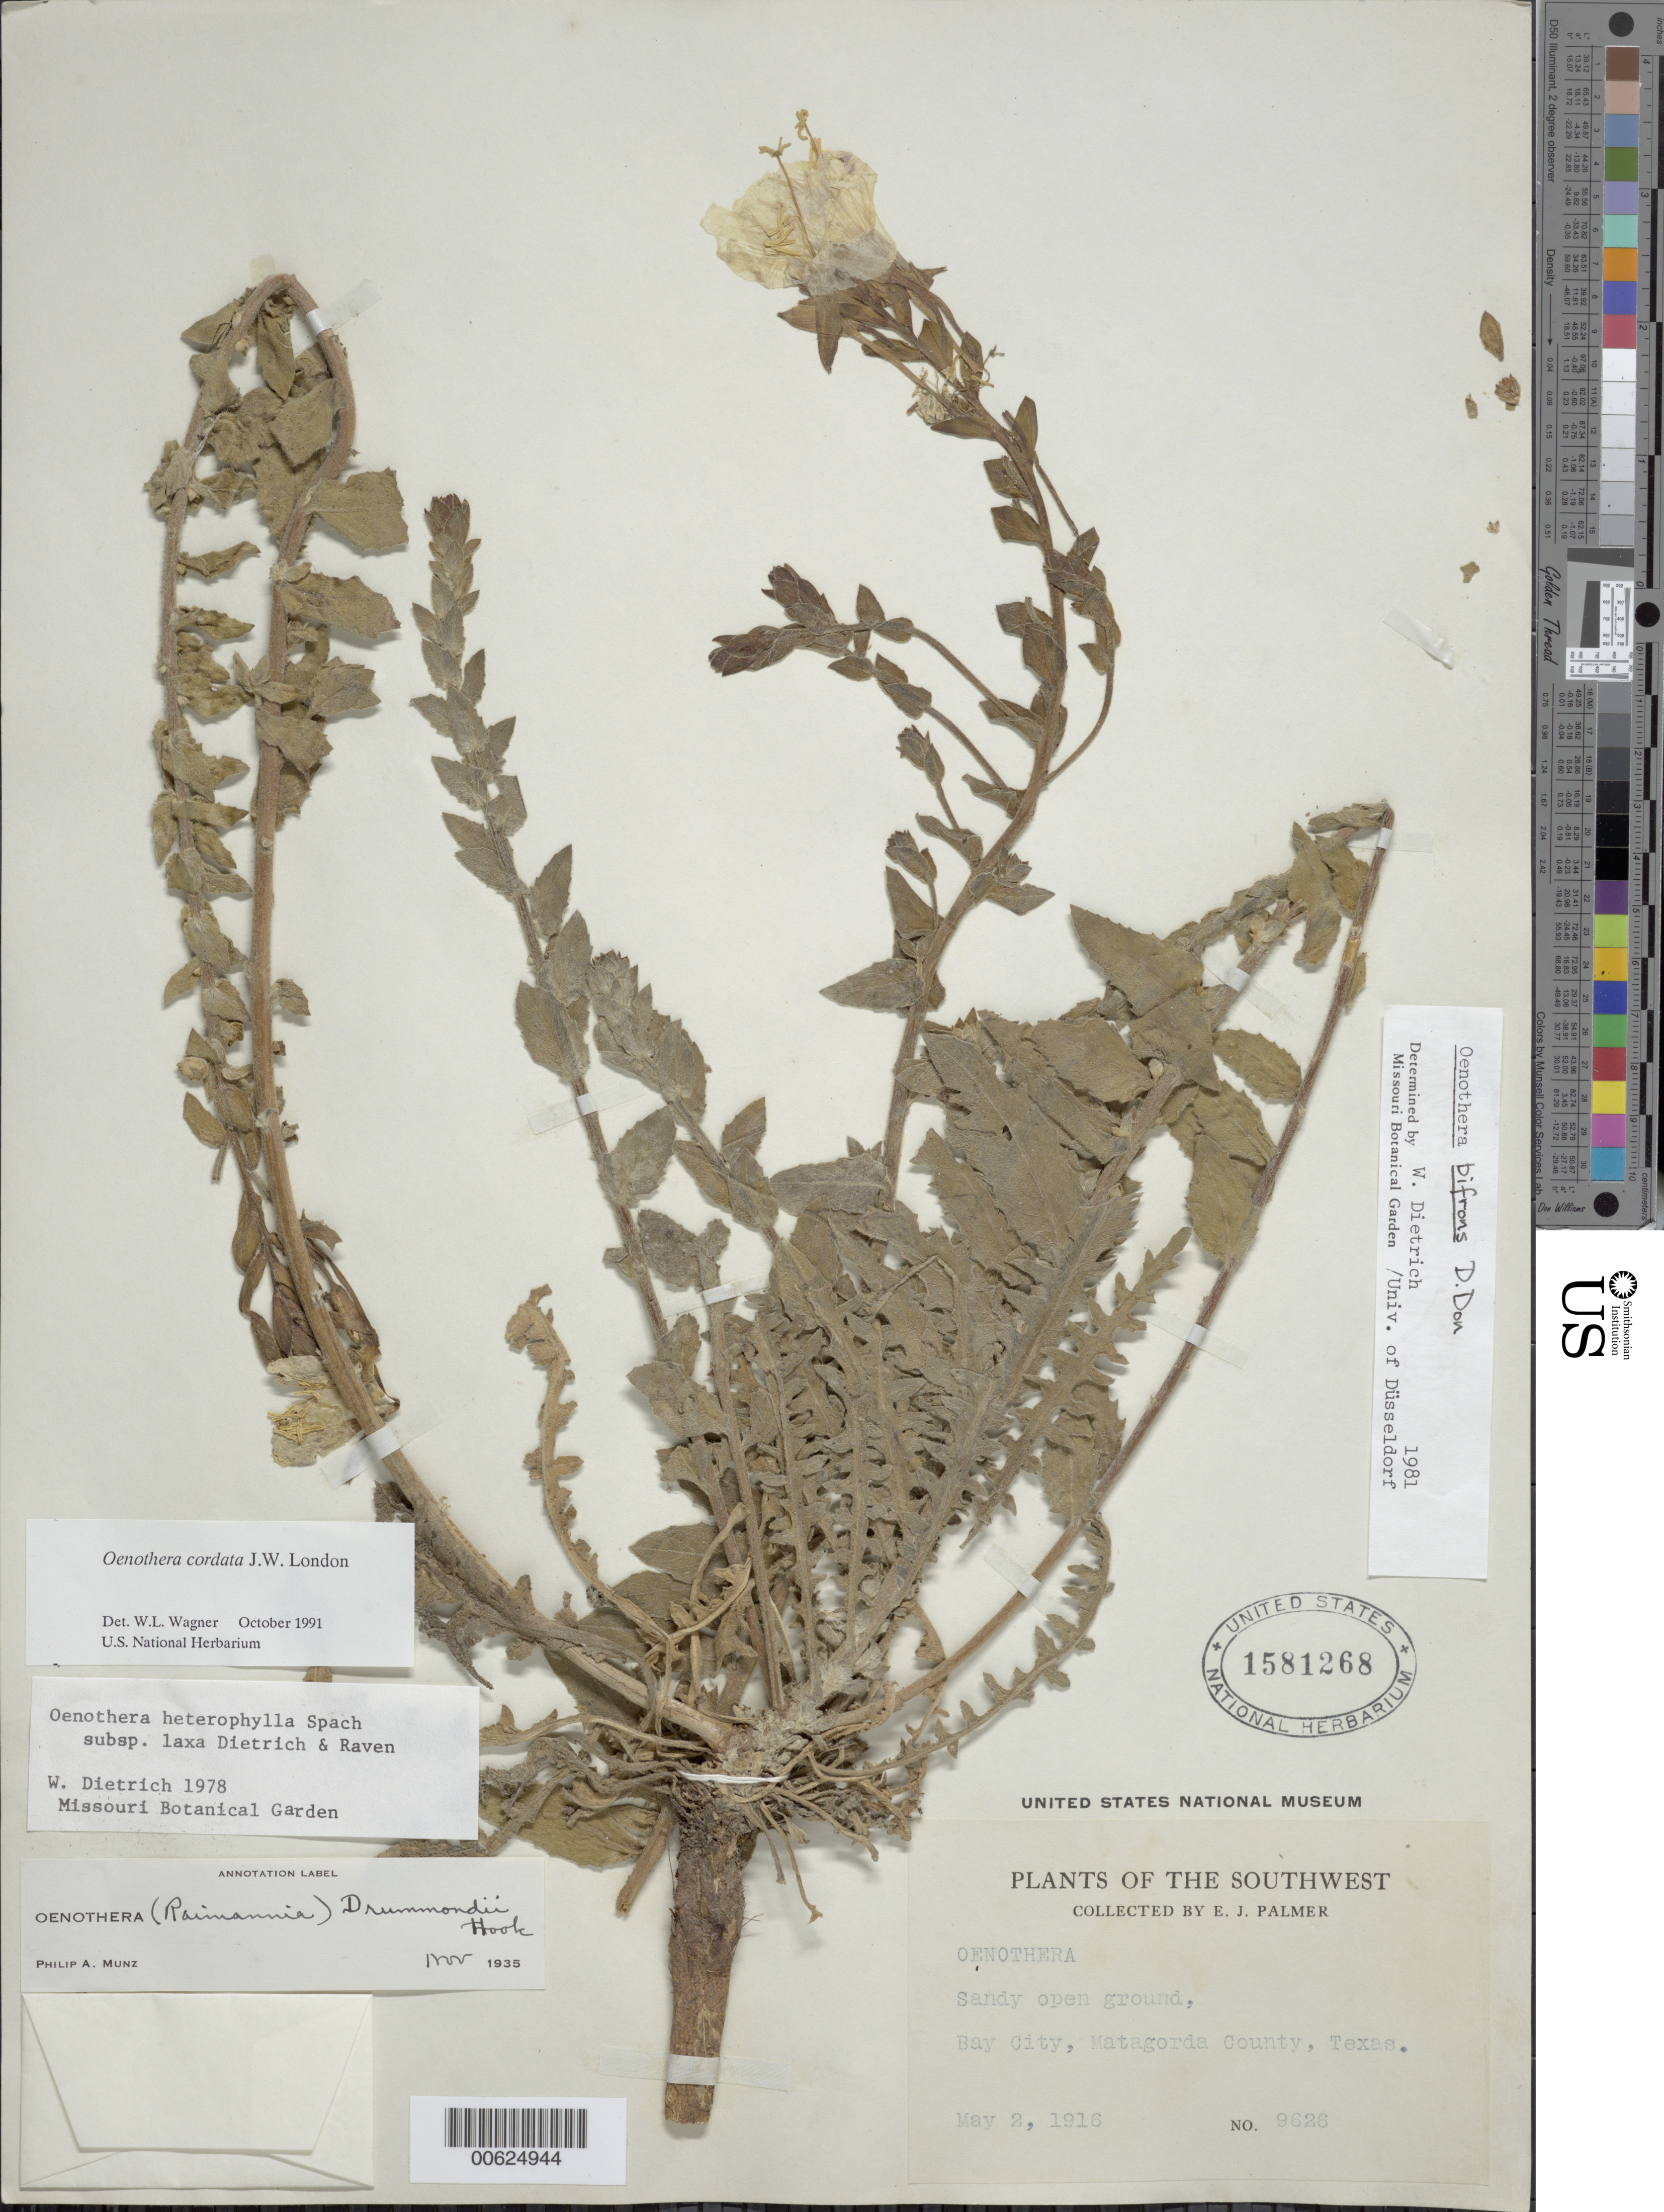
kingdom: Plantae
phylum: Tracheophyta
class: Magnoliopsida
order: Myrtales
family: Onagraceae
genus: Oenothera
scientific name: Oenothera cordata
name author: J.W. Loudon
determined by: Wagner, W. L., (BOT), Smithsonian Institution - National Museum of Natural History (UNITED STATES)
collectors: E. J. Palmer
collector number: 9626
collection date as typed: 02 May 1916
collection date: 1916-05-02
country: United States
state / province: Texas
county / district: Matagorda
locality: Bay City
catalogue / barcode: US 1581268